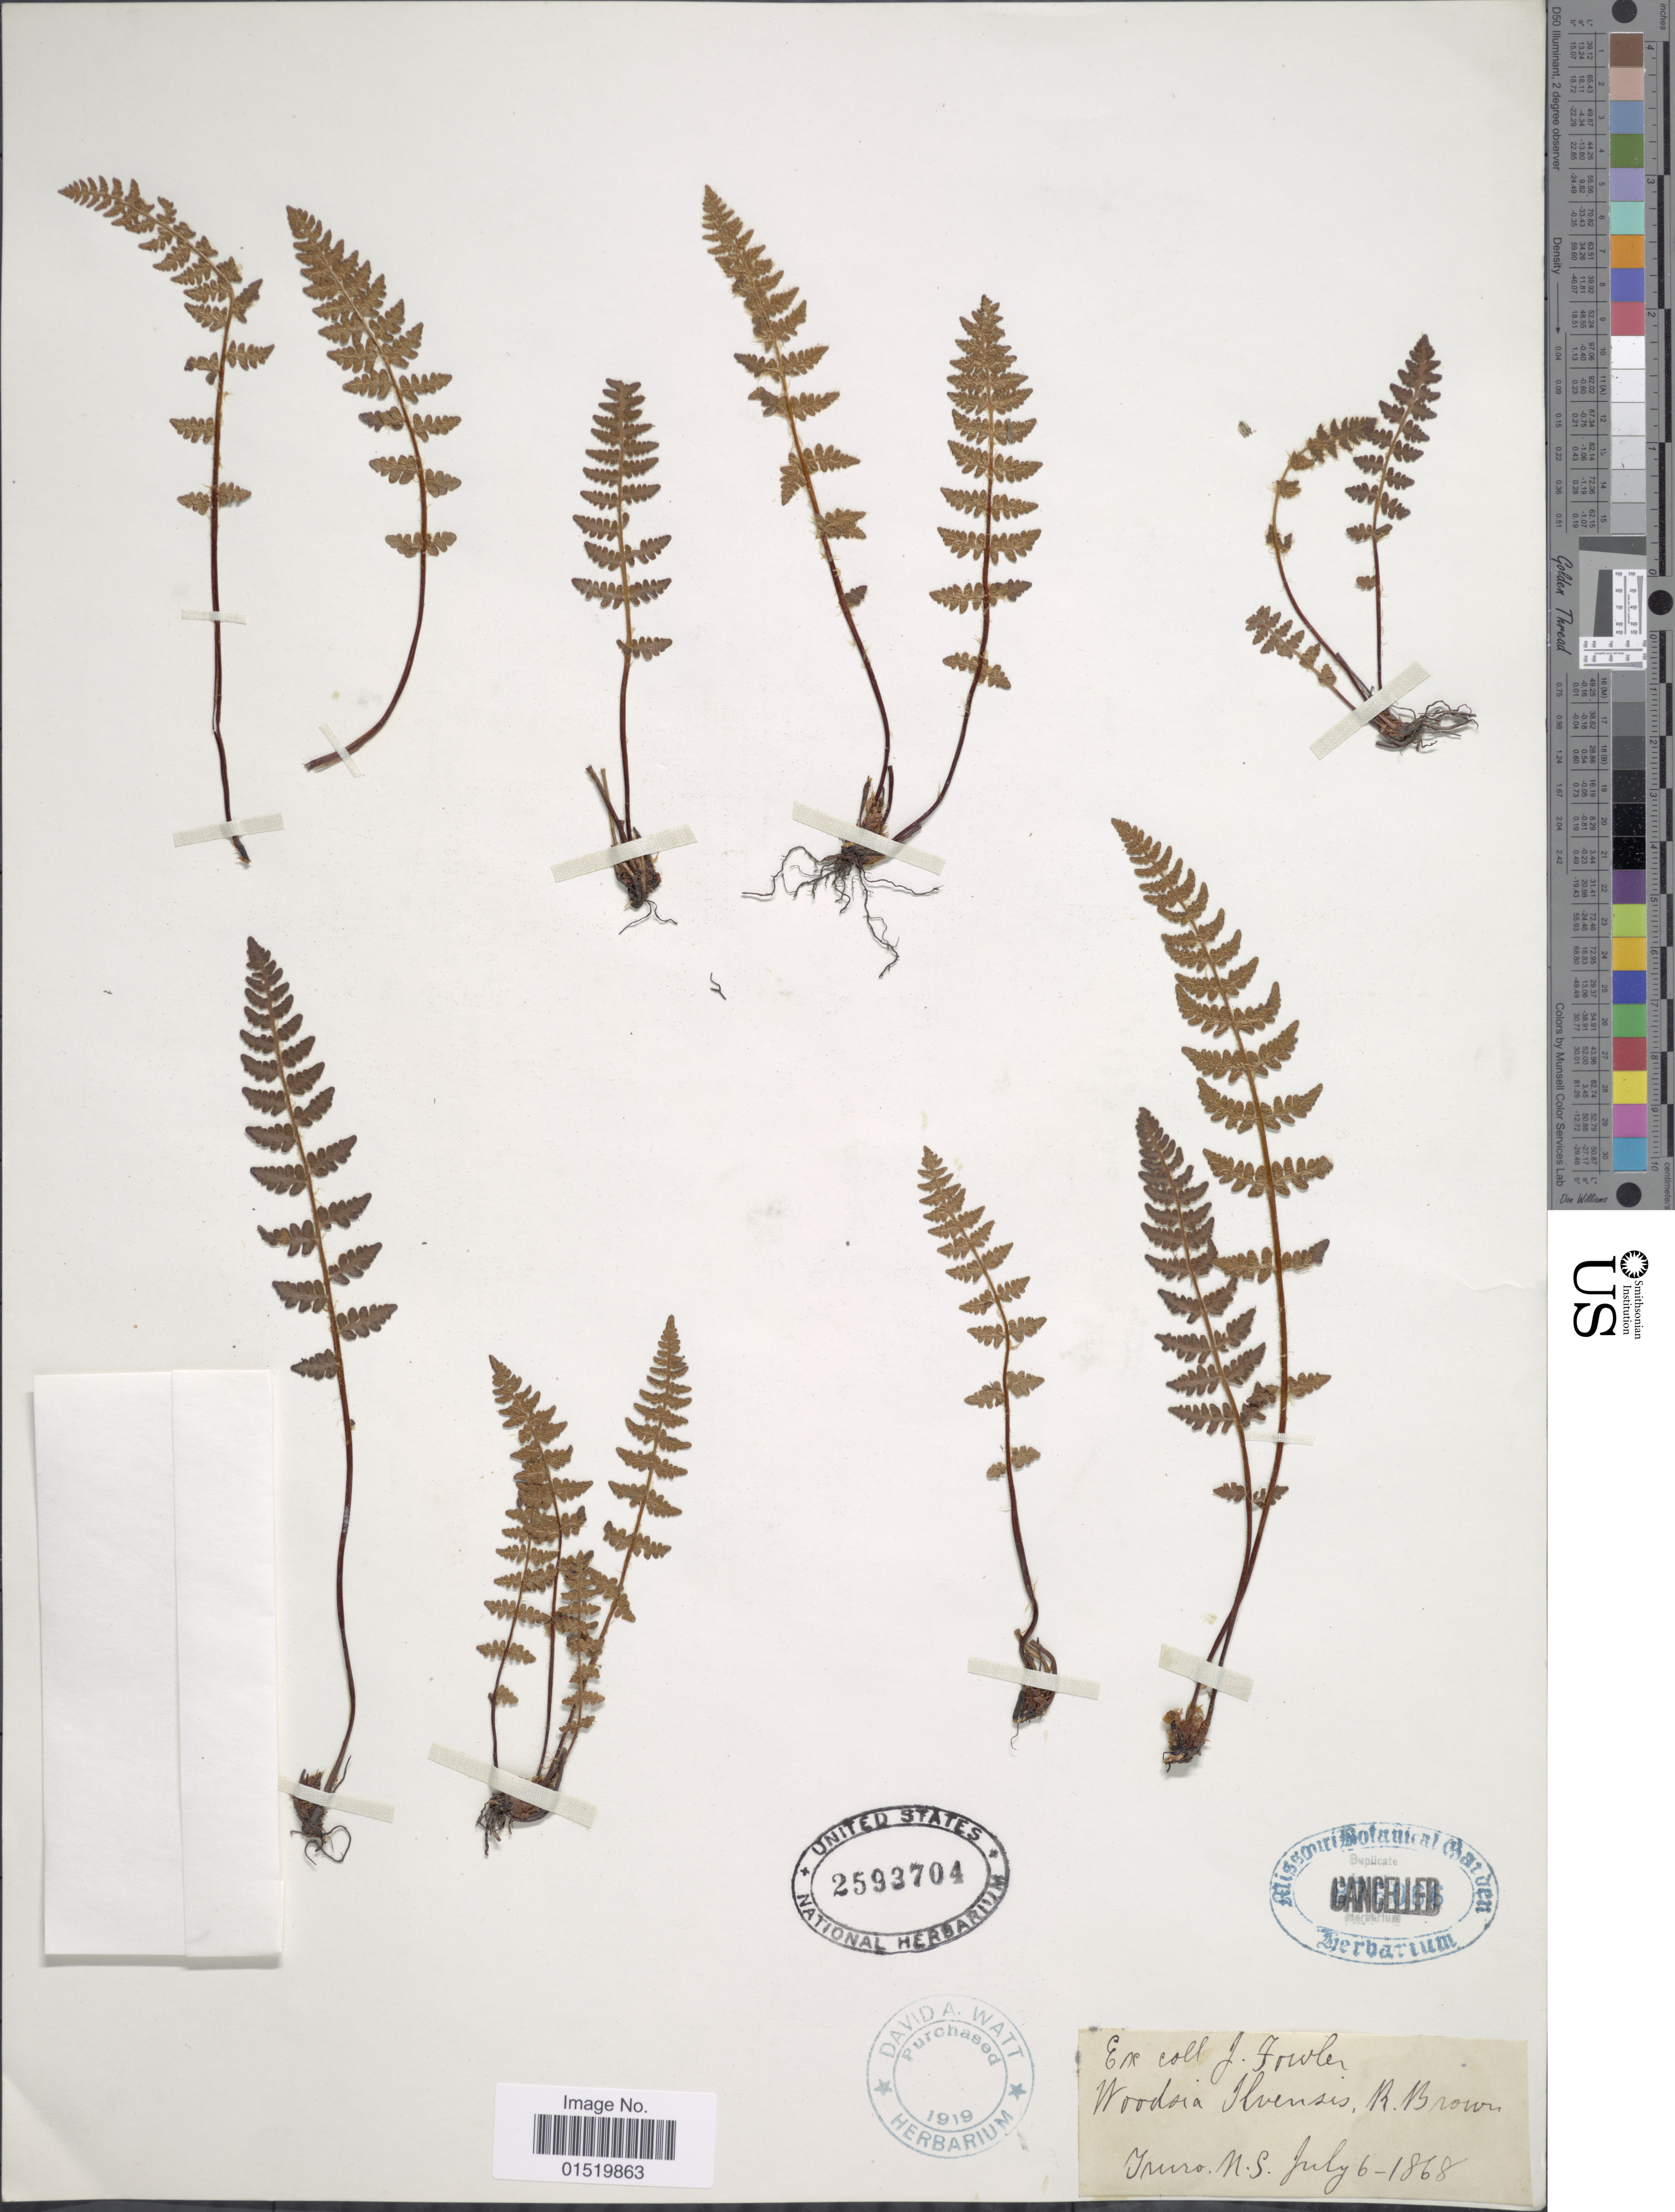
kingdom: Plantae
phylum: Tracheophyta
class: Polypodiopsida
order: Polypodiales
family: Woodsiaceae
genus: Woodsia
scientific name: Woodsia ilvensis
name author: (L.) R. Br.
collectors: ex herb. J. Fowler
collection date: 1868-07-06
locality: Iruro N.S. [interpreted]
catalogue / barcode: US 2593704